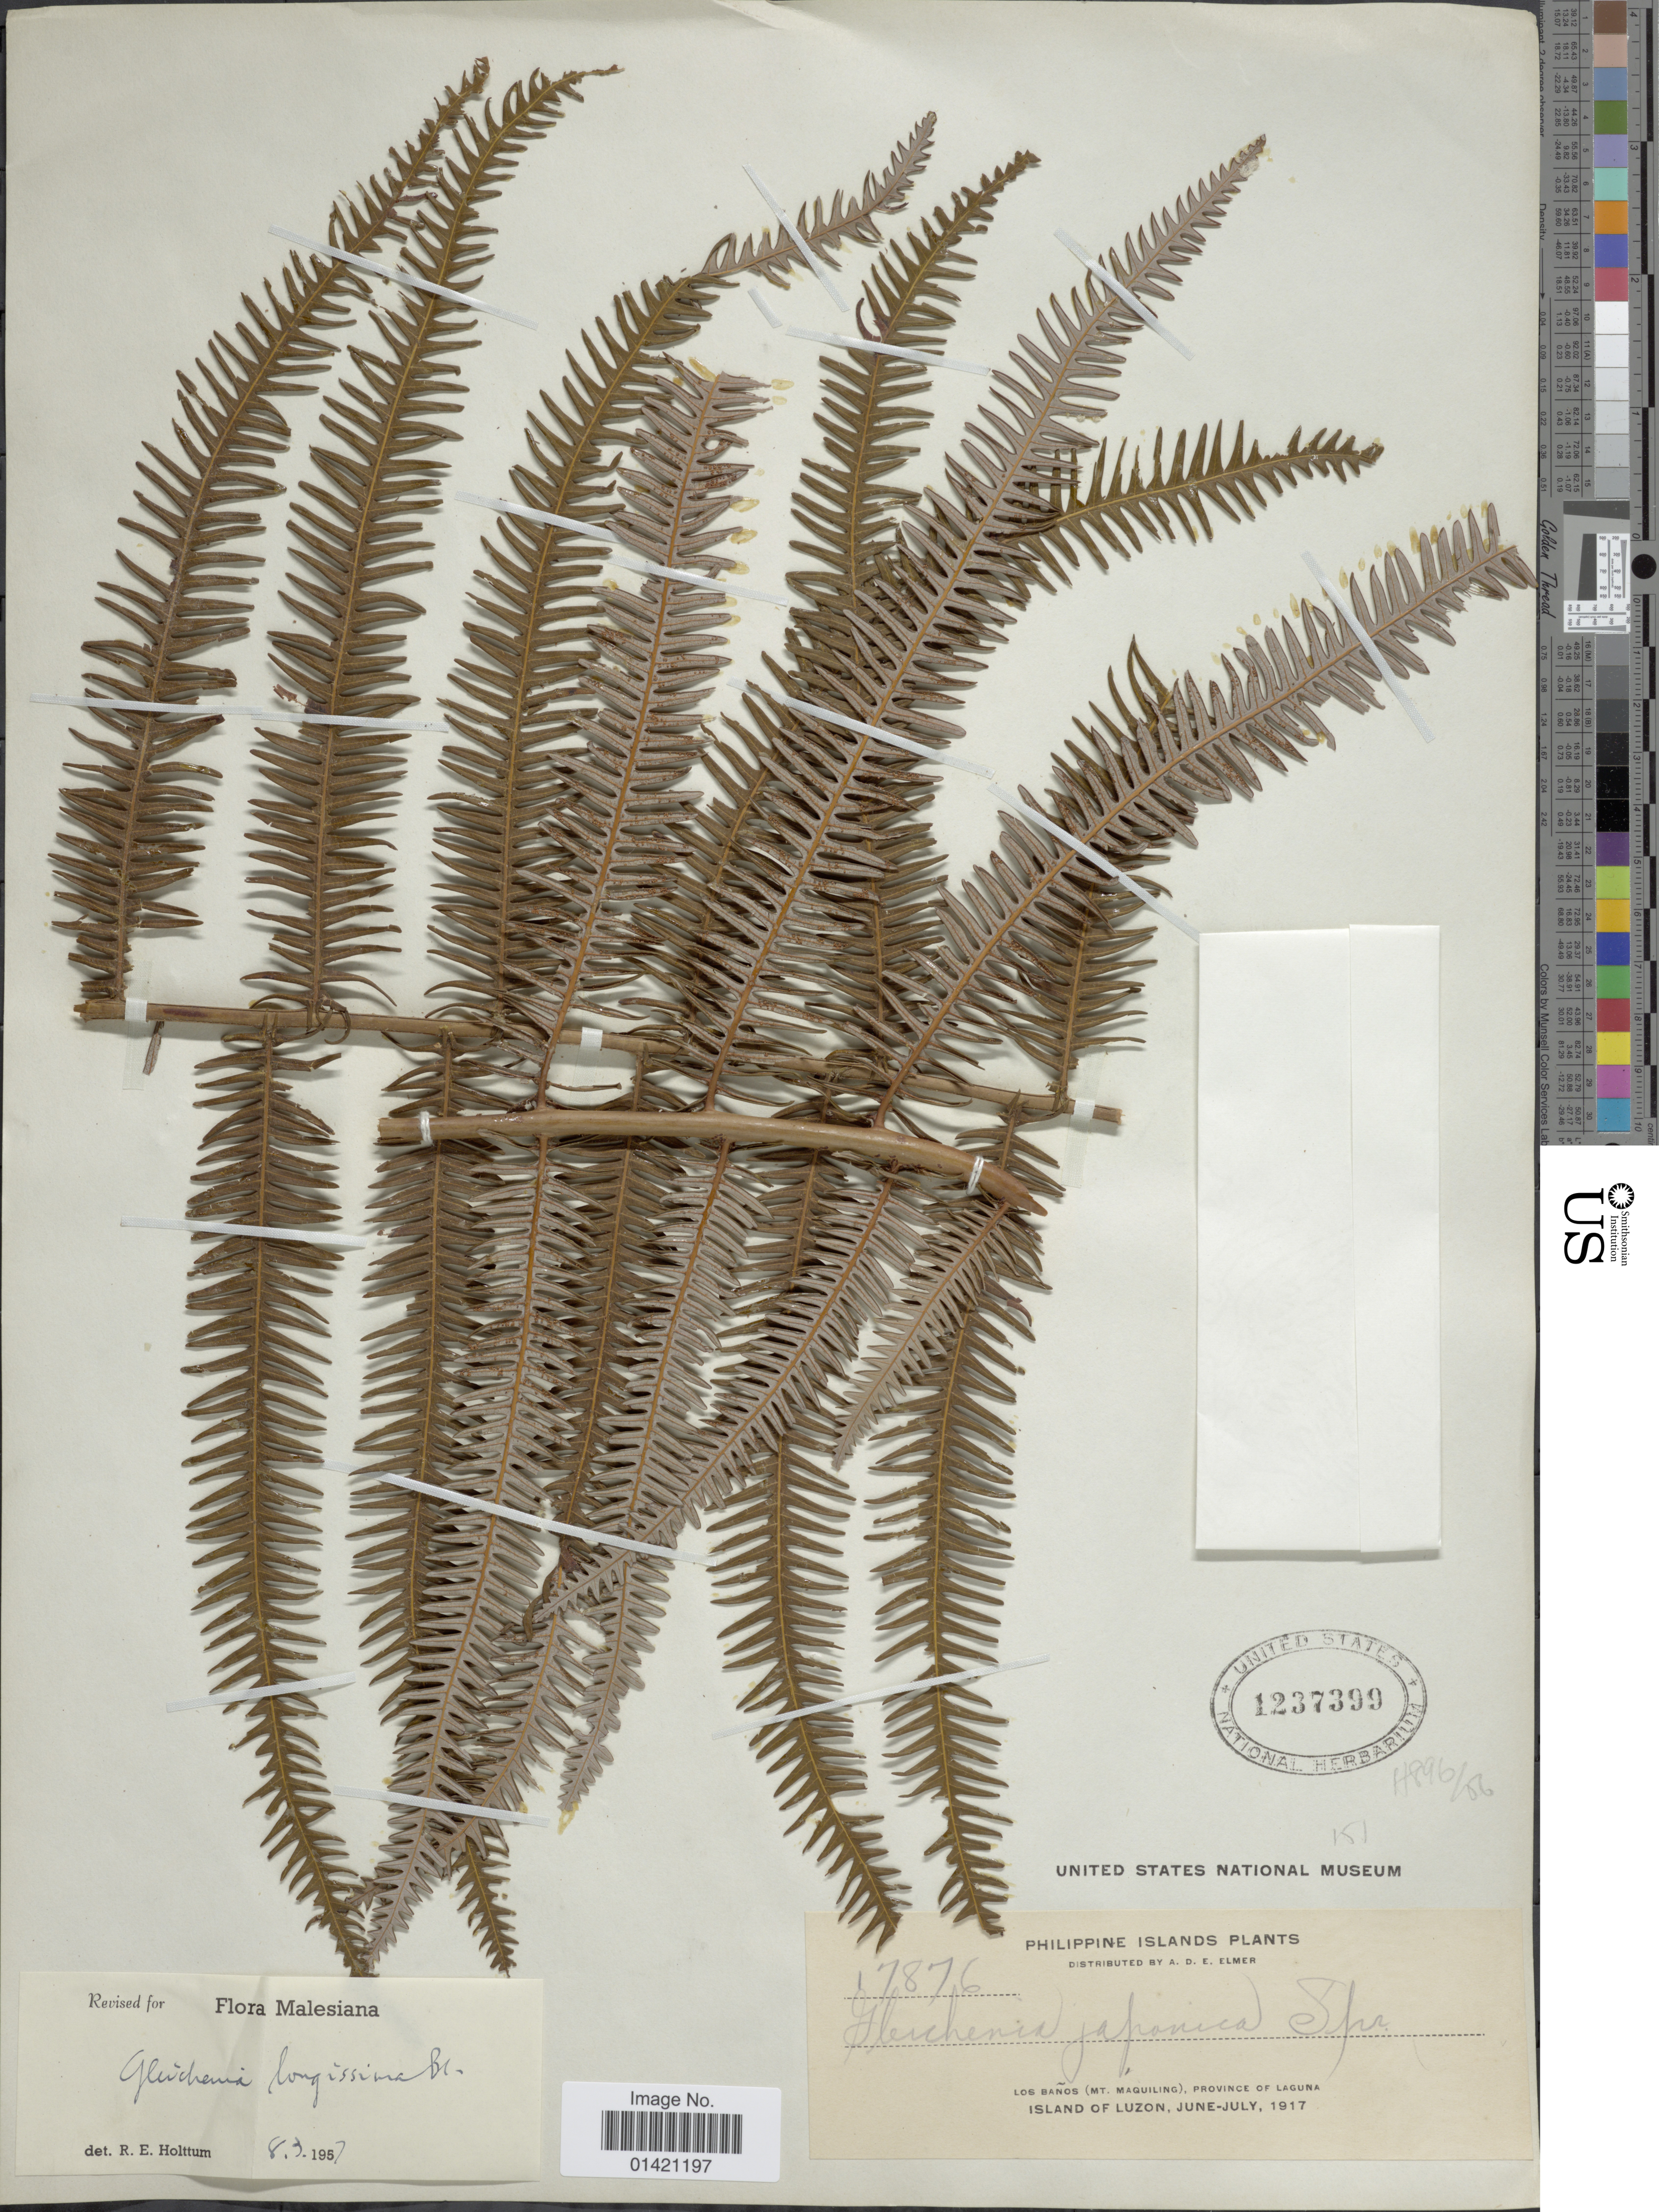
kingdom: Plantae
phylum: Tracheophyta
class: Polypodiopsida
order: Gleicheniales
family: Gleicheniaceae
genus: Diplopterygium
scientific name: Diplopterygium longissimum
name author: (Blume) Nakai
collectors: A. D. E. Elmer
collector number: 17876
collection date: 1917-06/1917-07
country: Philippines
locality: Los Banos (Mt. Maquiling), Province of Laguna. Island of Luzon.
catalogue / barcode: US 1237399